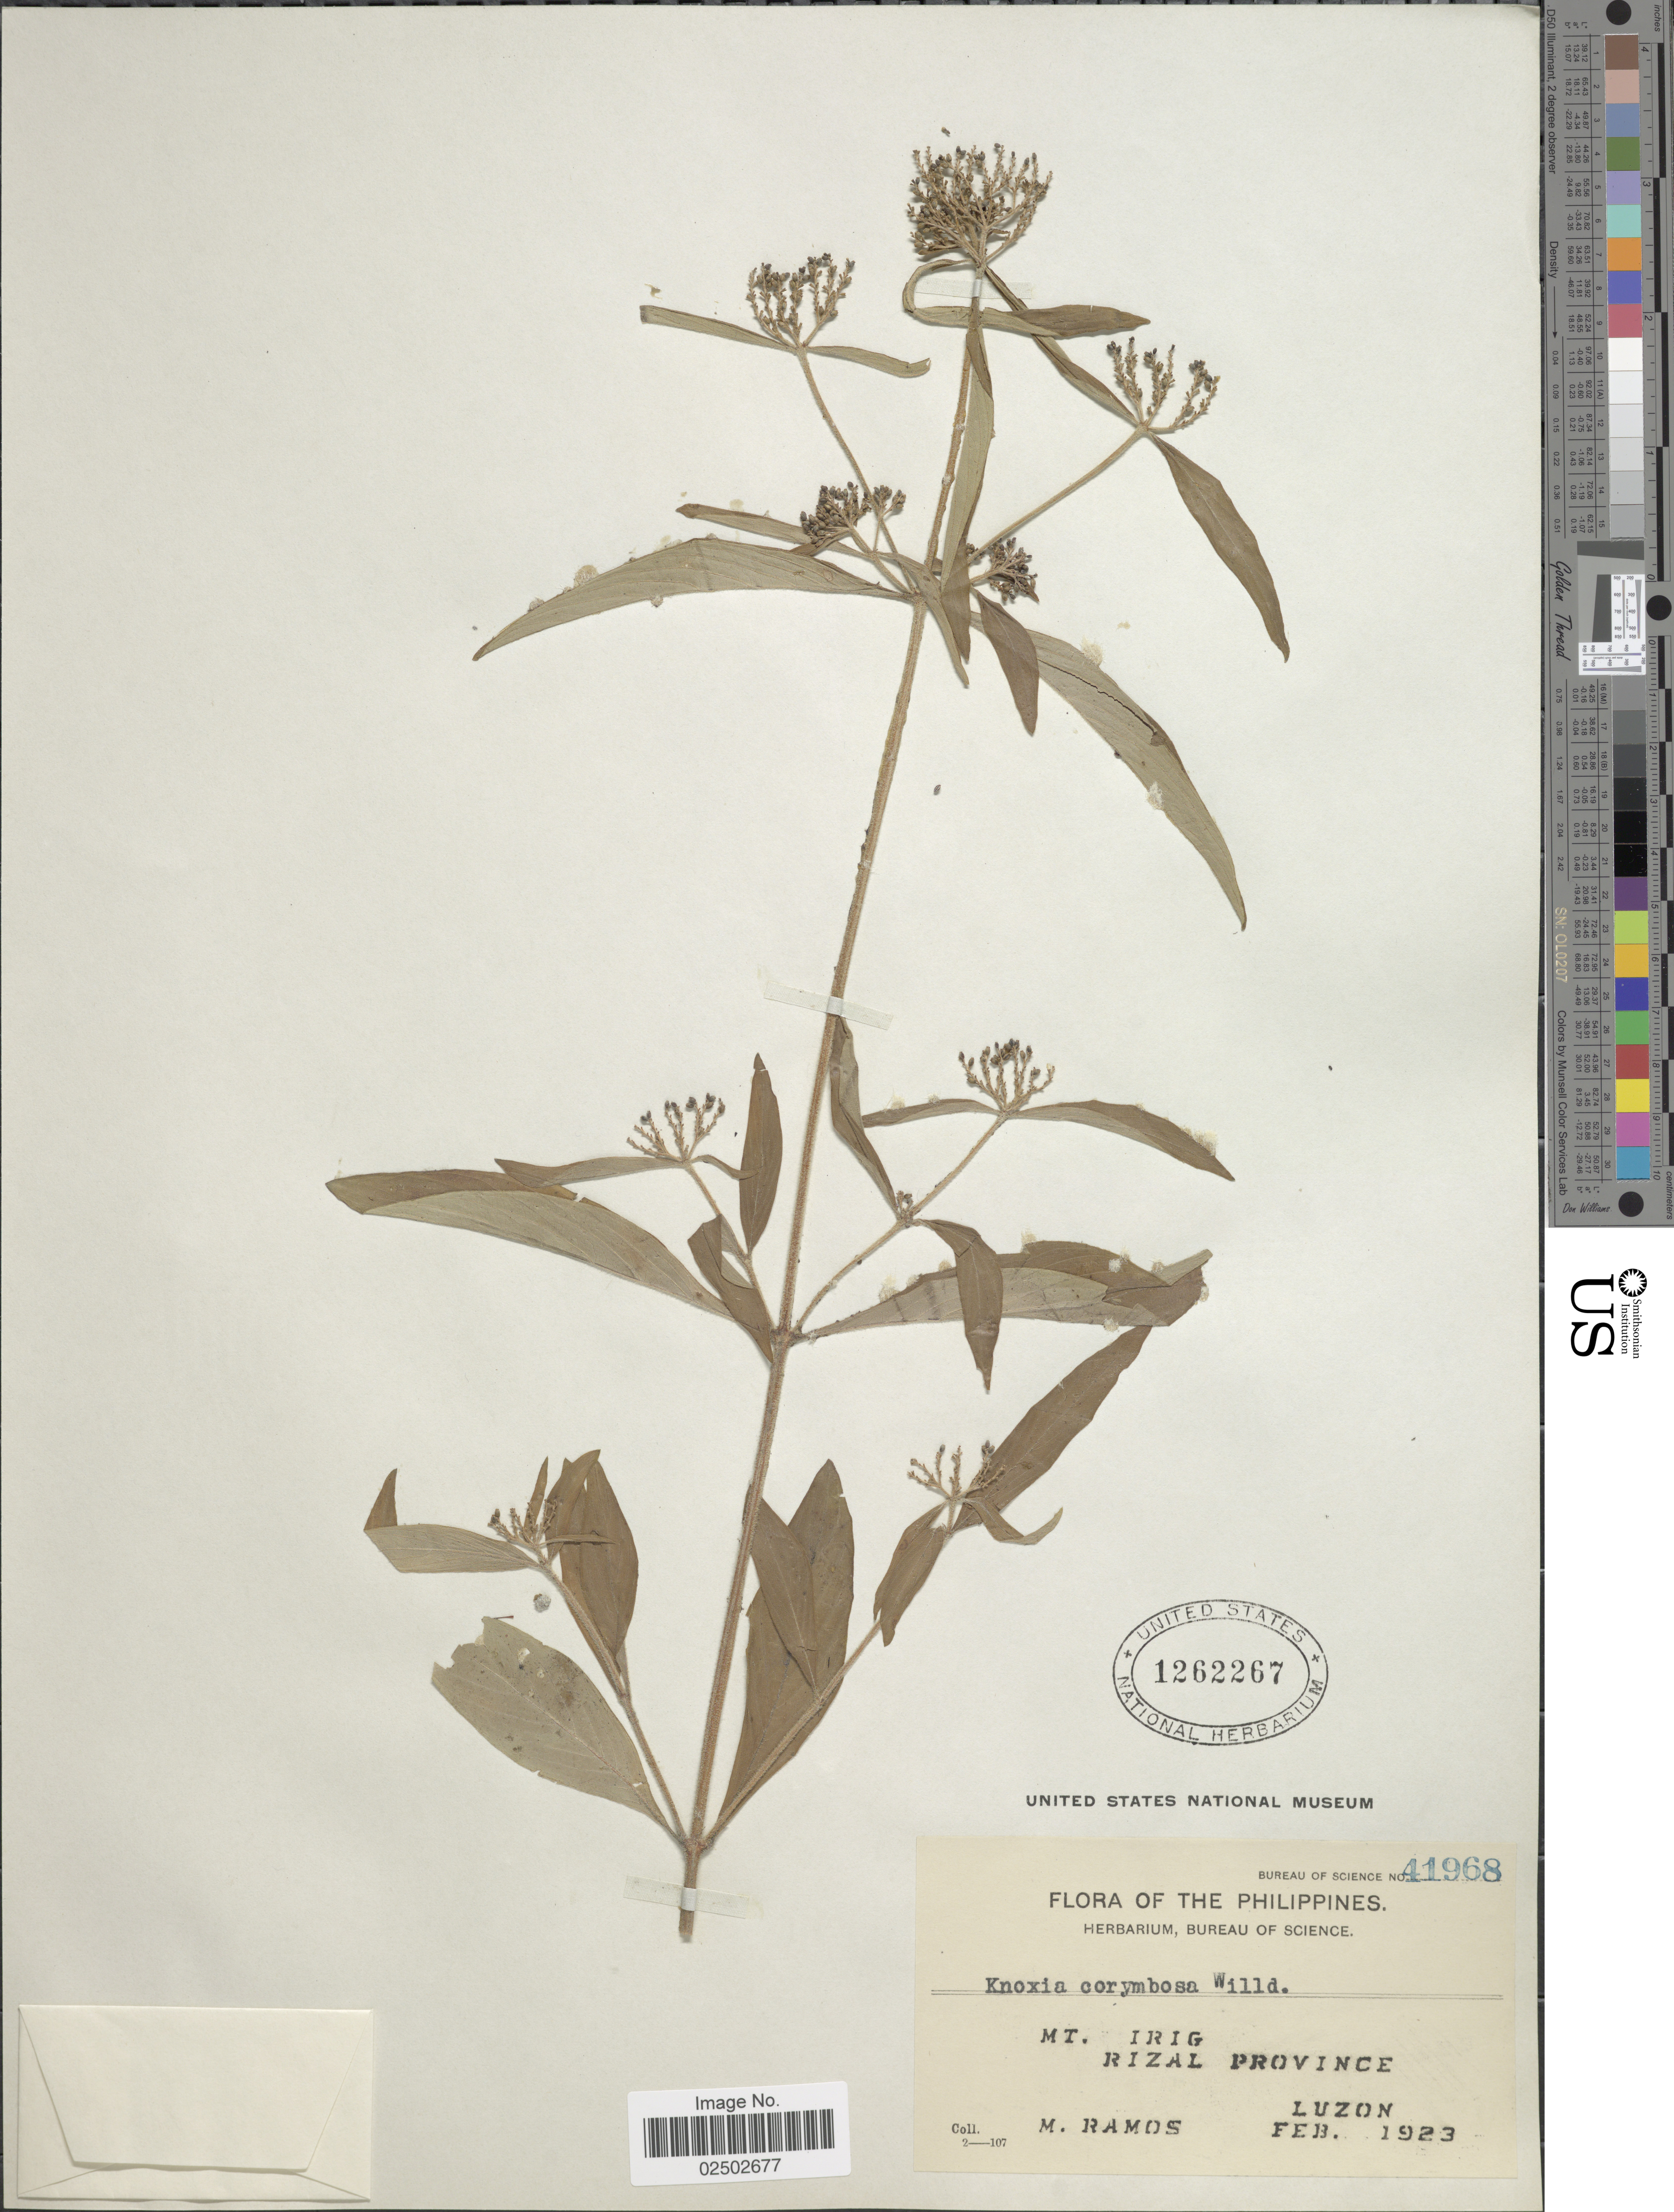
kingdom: Plantae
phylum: Tracheophyta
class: Magnoliopsida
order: Gentianales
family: Rubiaceae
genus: Knoxia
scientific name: Knoxia corymbosa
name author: Willd.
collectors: M. Ramos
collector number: Bureau of Science 41968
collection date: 1923-02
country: Philippines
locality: Mt. Irig, Rizal Province, Luzon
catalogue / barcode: US 1262267